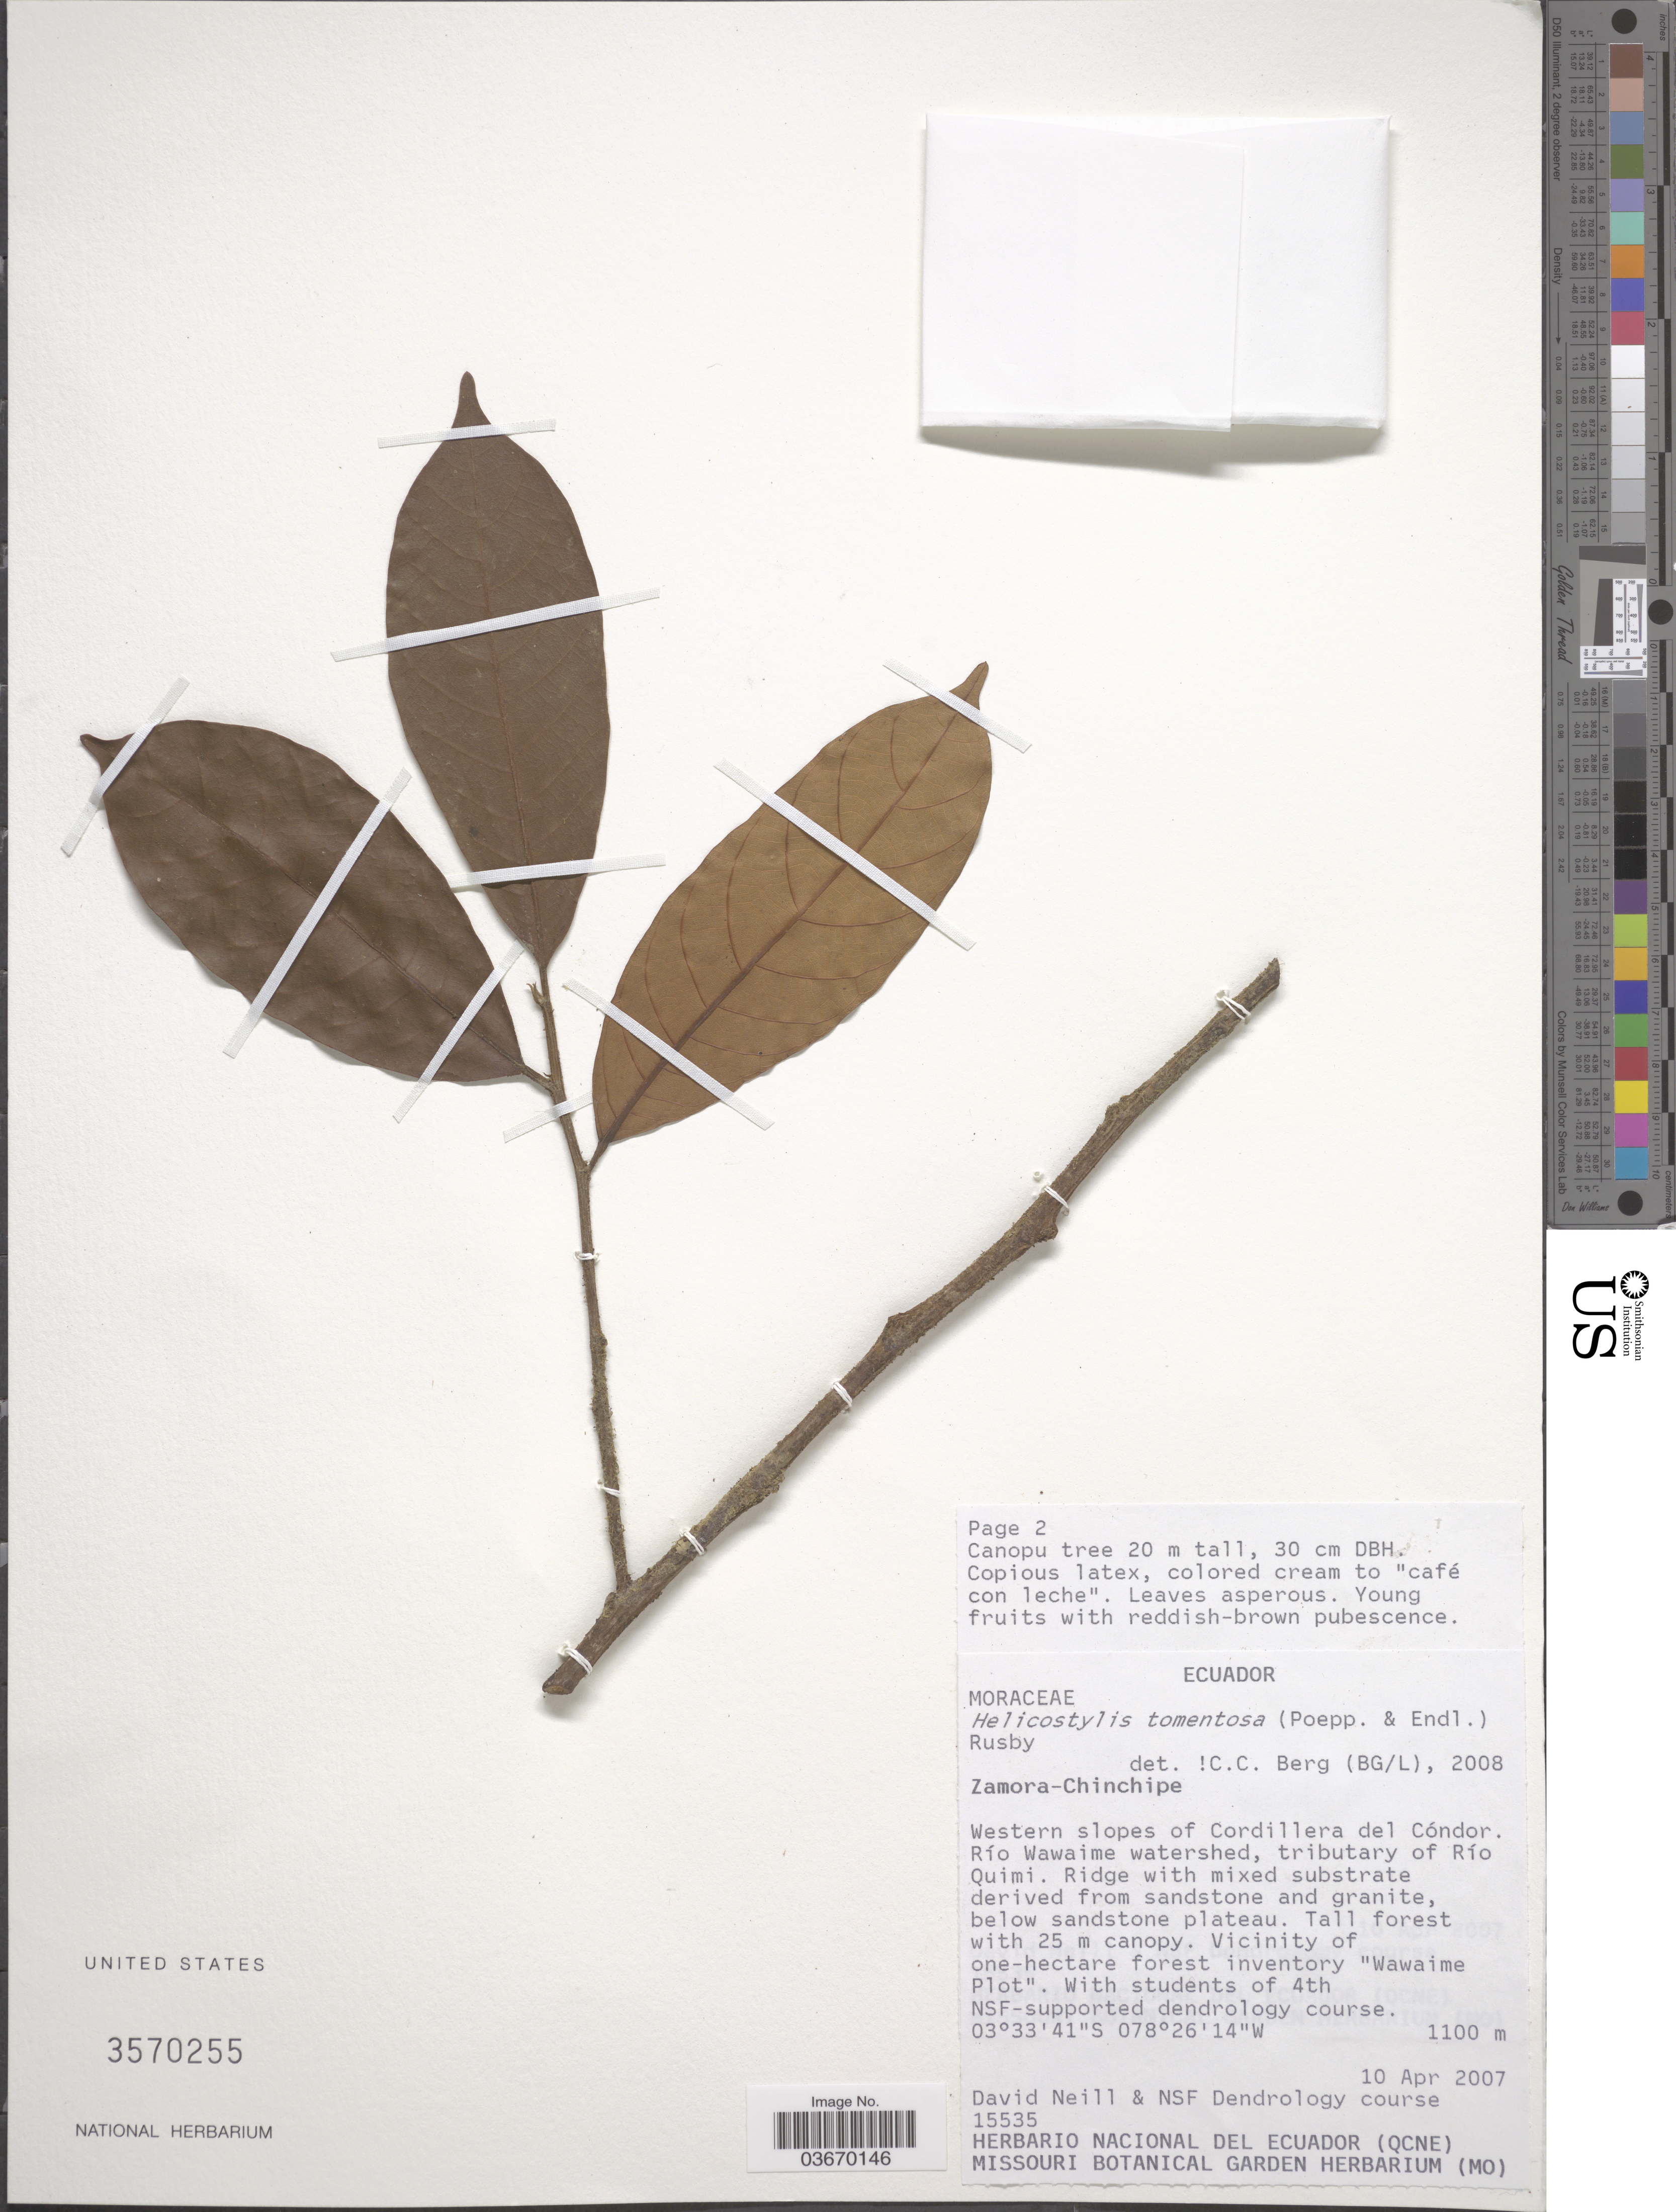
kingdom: Plantae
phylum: Tracheophyta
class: Magnoliopsida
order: Rosales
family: Moraceae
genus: Helicostylis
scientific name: Helicostylis tomentosa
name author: (Poepp. & Endl.) Rusby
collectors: D. A. Neill & NSF Dendrology Course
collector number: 15535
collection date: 2007-04-10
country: Ecuador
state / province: Zamora-Chinchipe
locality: Western slopes of Cordillera del Cóndor. Río Wawaime watershed, tributary of Río Quimi. Ridge with mixed substrate derived from sandstone and granite, below sandstone plateau. Vicinity of one-hectare forest inventory 'Wawaime Plot'.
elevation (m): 1100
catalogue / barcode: US 3570255